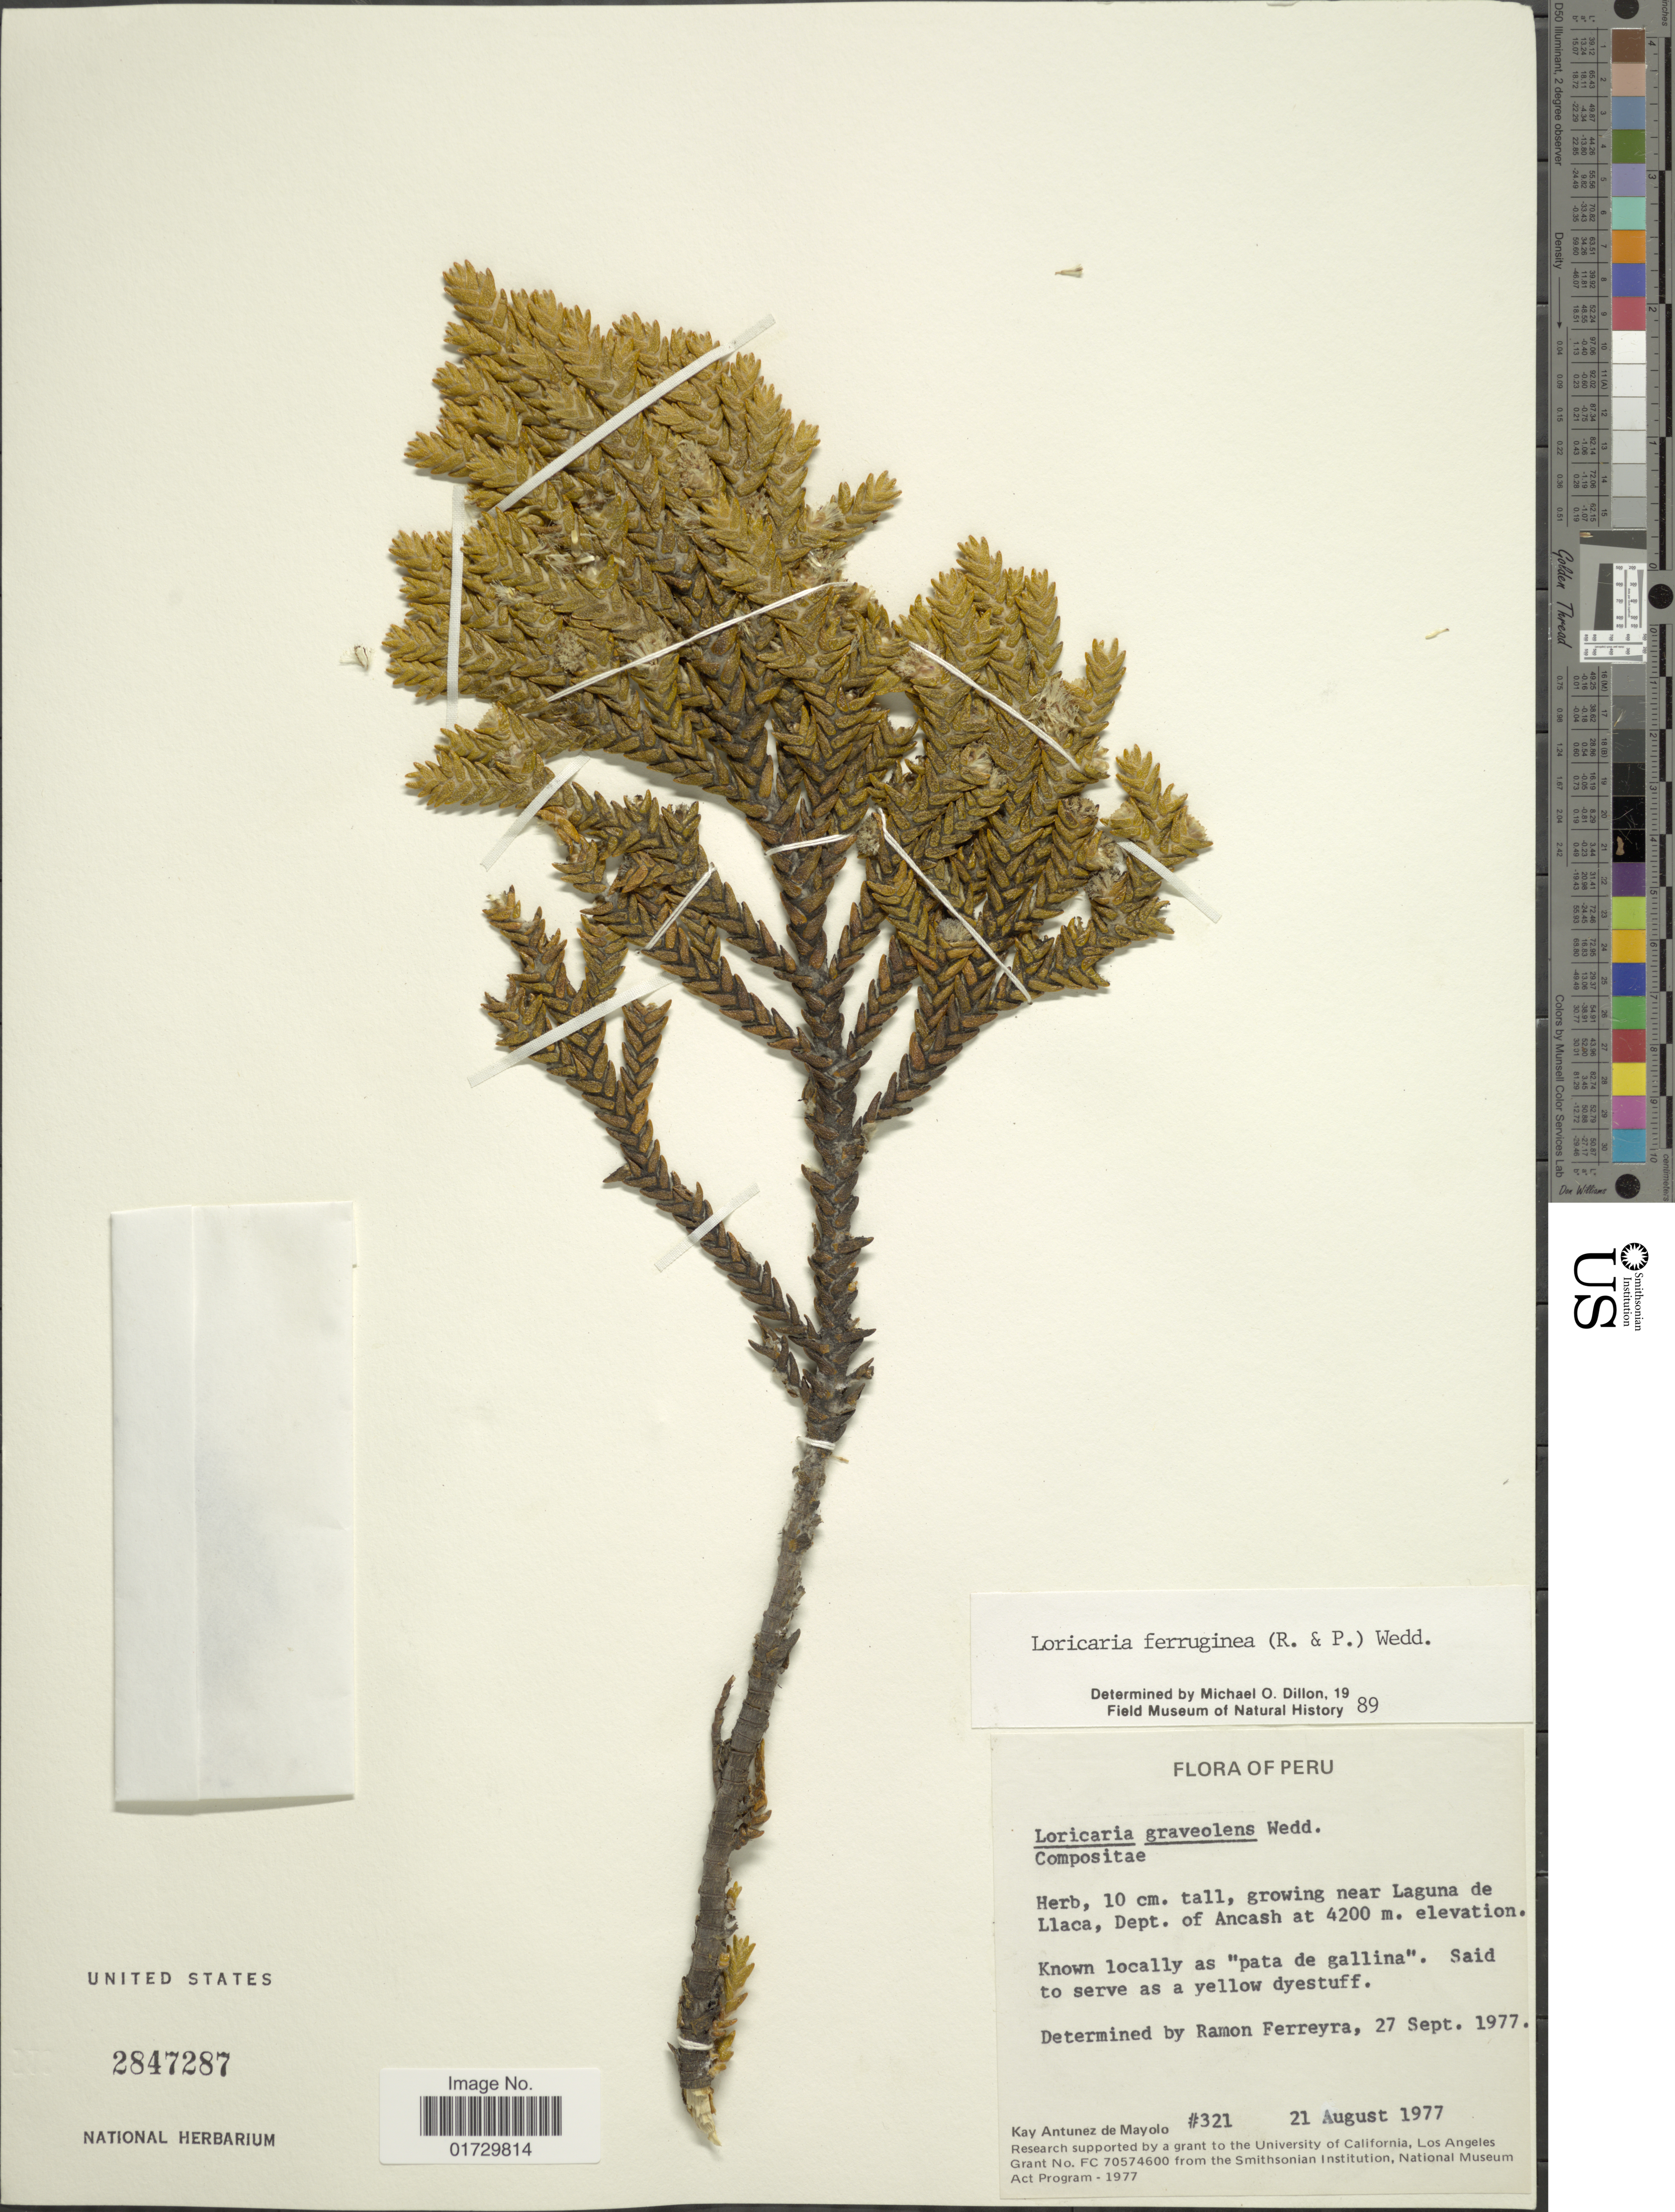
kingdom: Plantae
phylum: Tracheophyta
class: Magnoliopsida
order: Asterales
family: Asteraceae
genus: Loricaria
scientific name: Loricaria ferruginea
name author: (Ruiz & Pav.) Wedd.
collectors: K. Antunez de Mayolo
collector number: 321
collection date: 1977-08-21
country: Peru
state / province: Ancash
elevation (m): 4200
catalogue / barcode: US 2847287